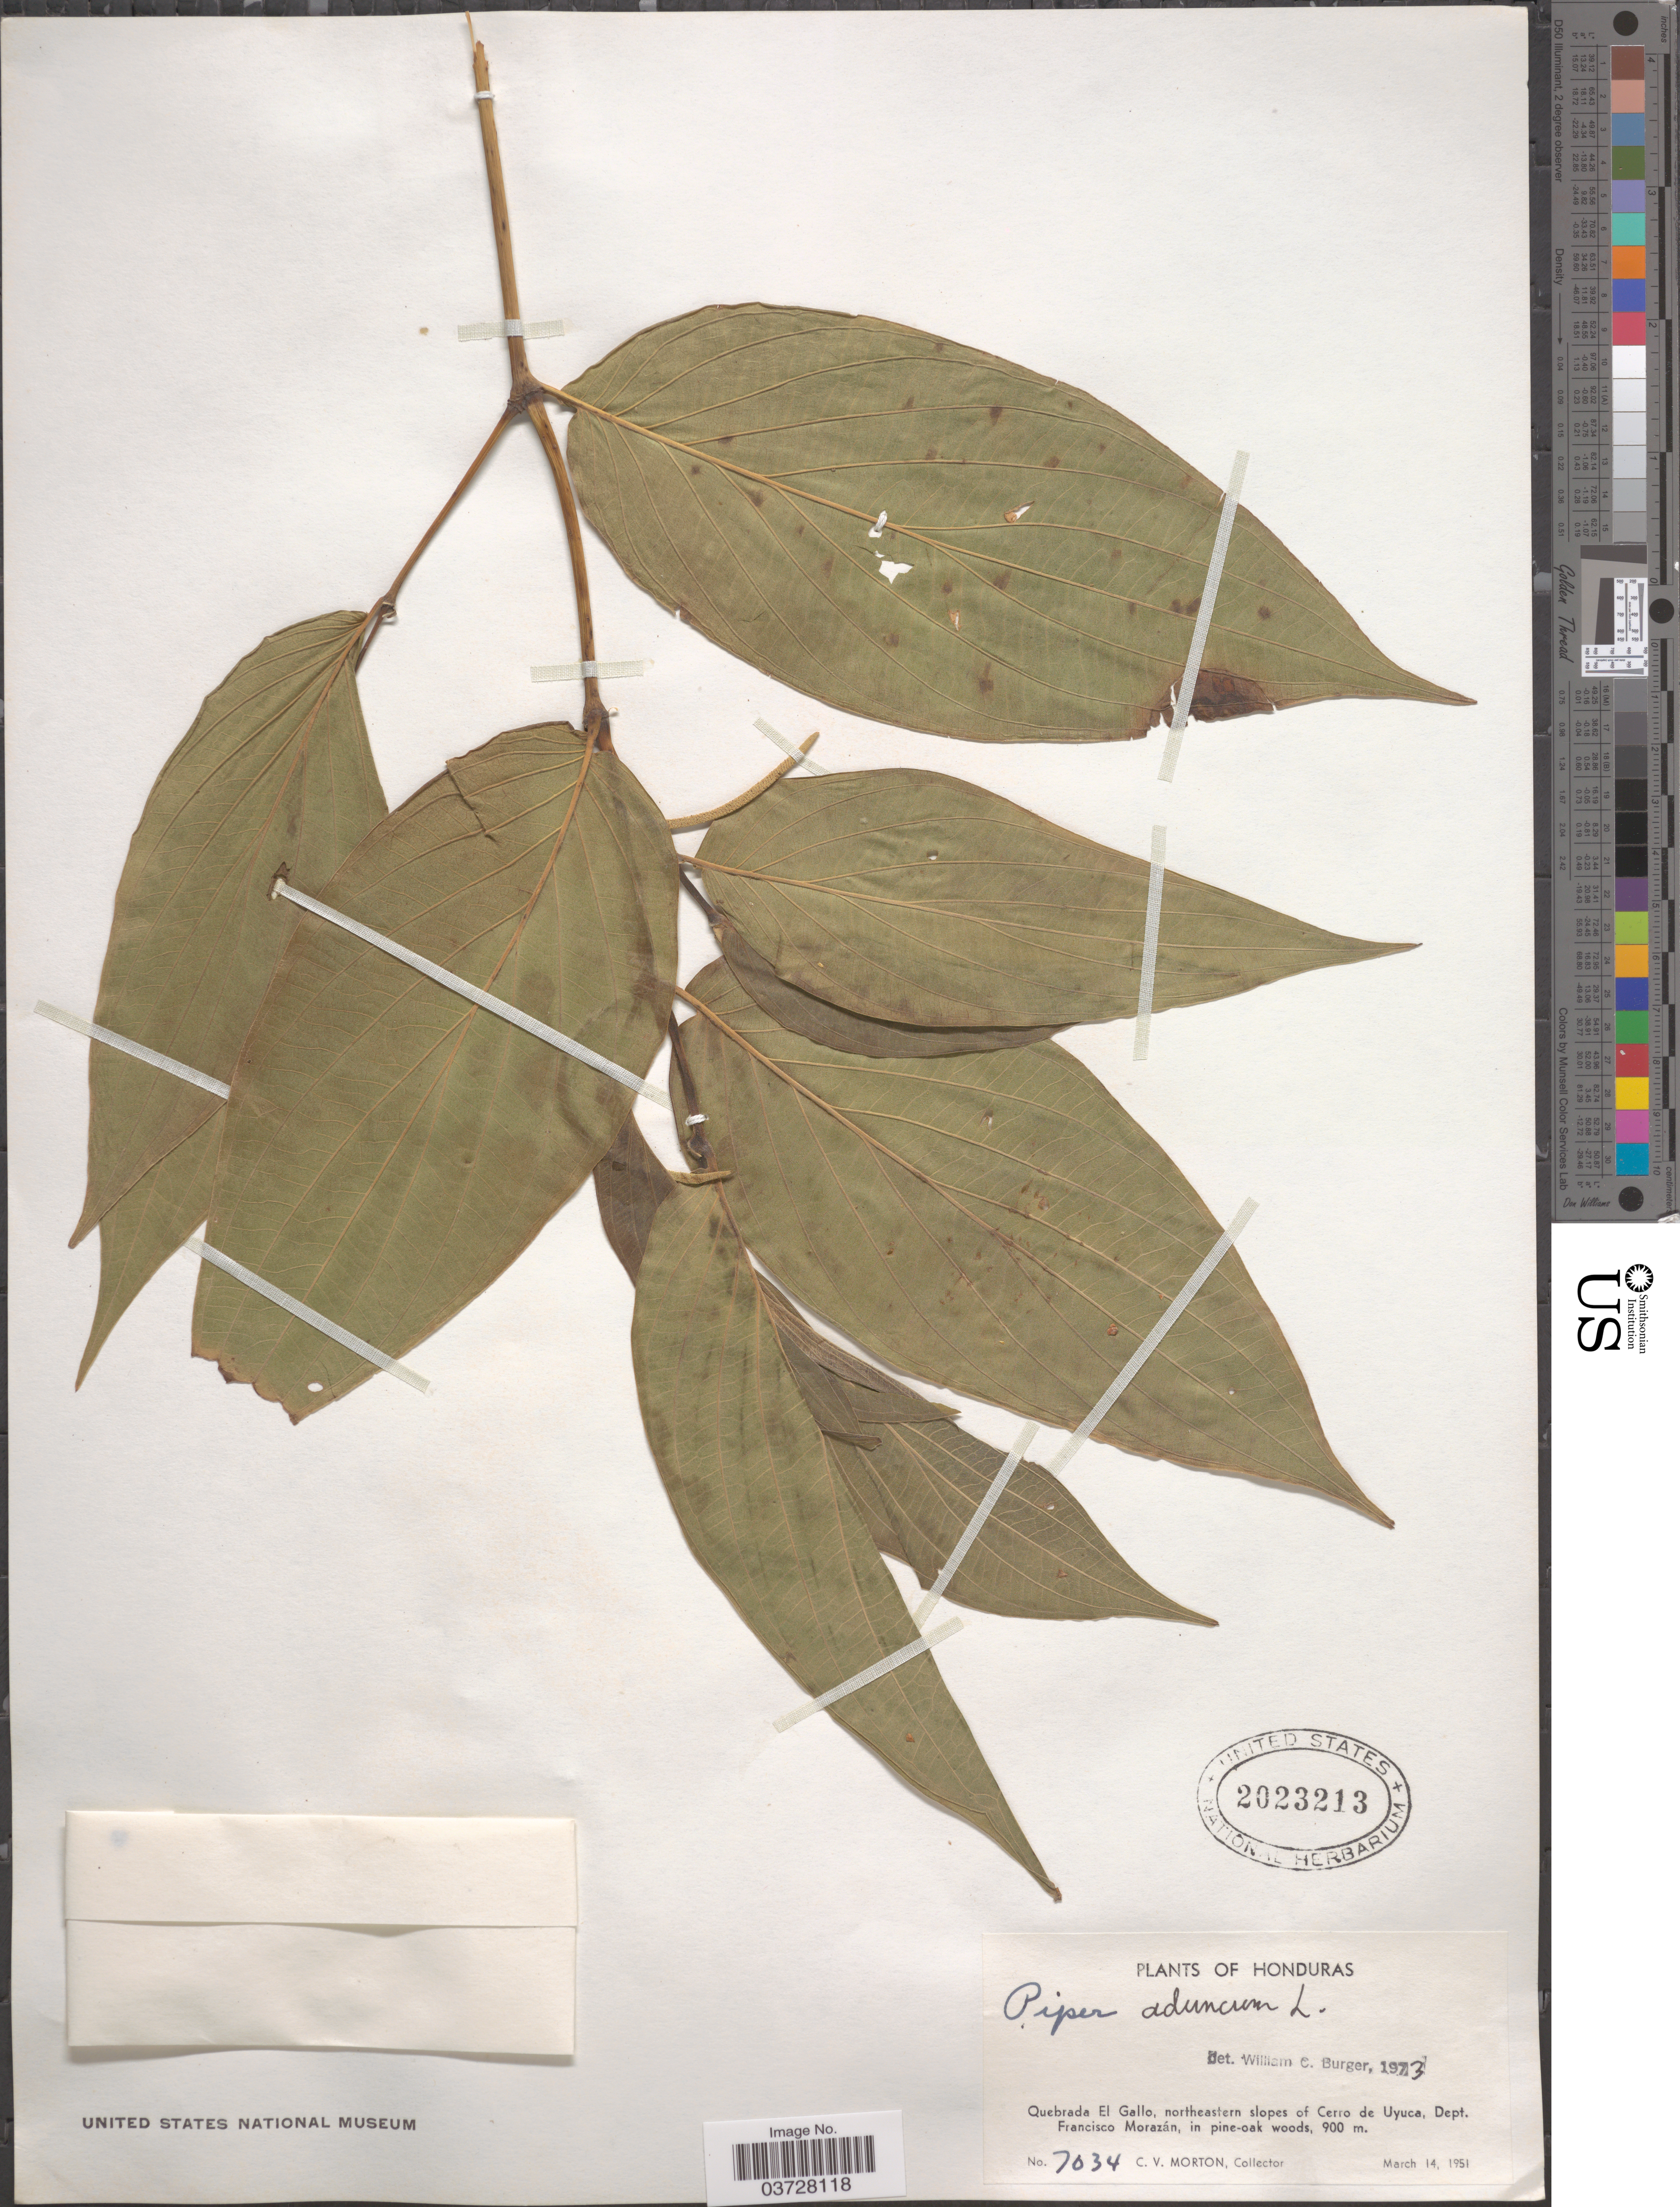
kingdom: Plantae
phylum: Tracheophyta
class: Magnoliopsida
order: Piperales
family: Piperaceae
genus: Piper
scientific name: Piper aduncum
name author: L.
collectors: C. V. Morton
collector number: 7034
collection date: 1951-03-14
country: Honduras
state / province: Fco. Morazán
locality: Quebrada El Gallo, northeastern slopes of Cerro de Uyuca, Dept. Francisco Morazán, in pine-oak woods.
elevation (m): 900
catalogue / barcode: US 2023213